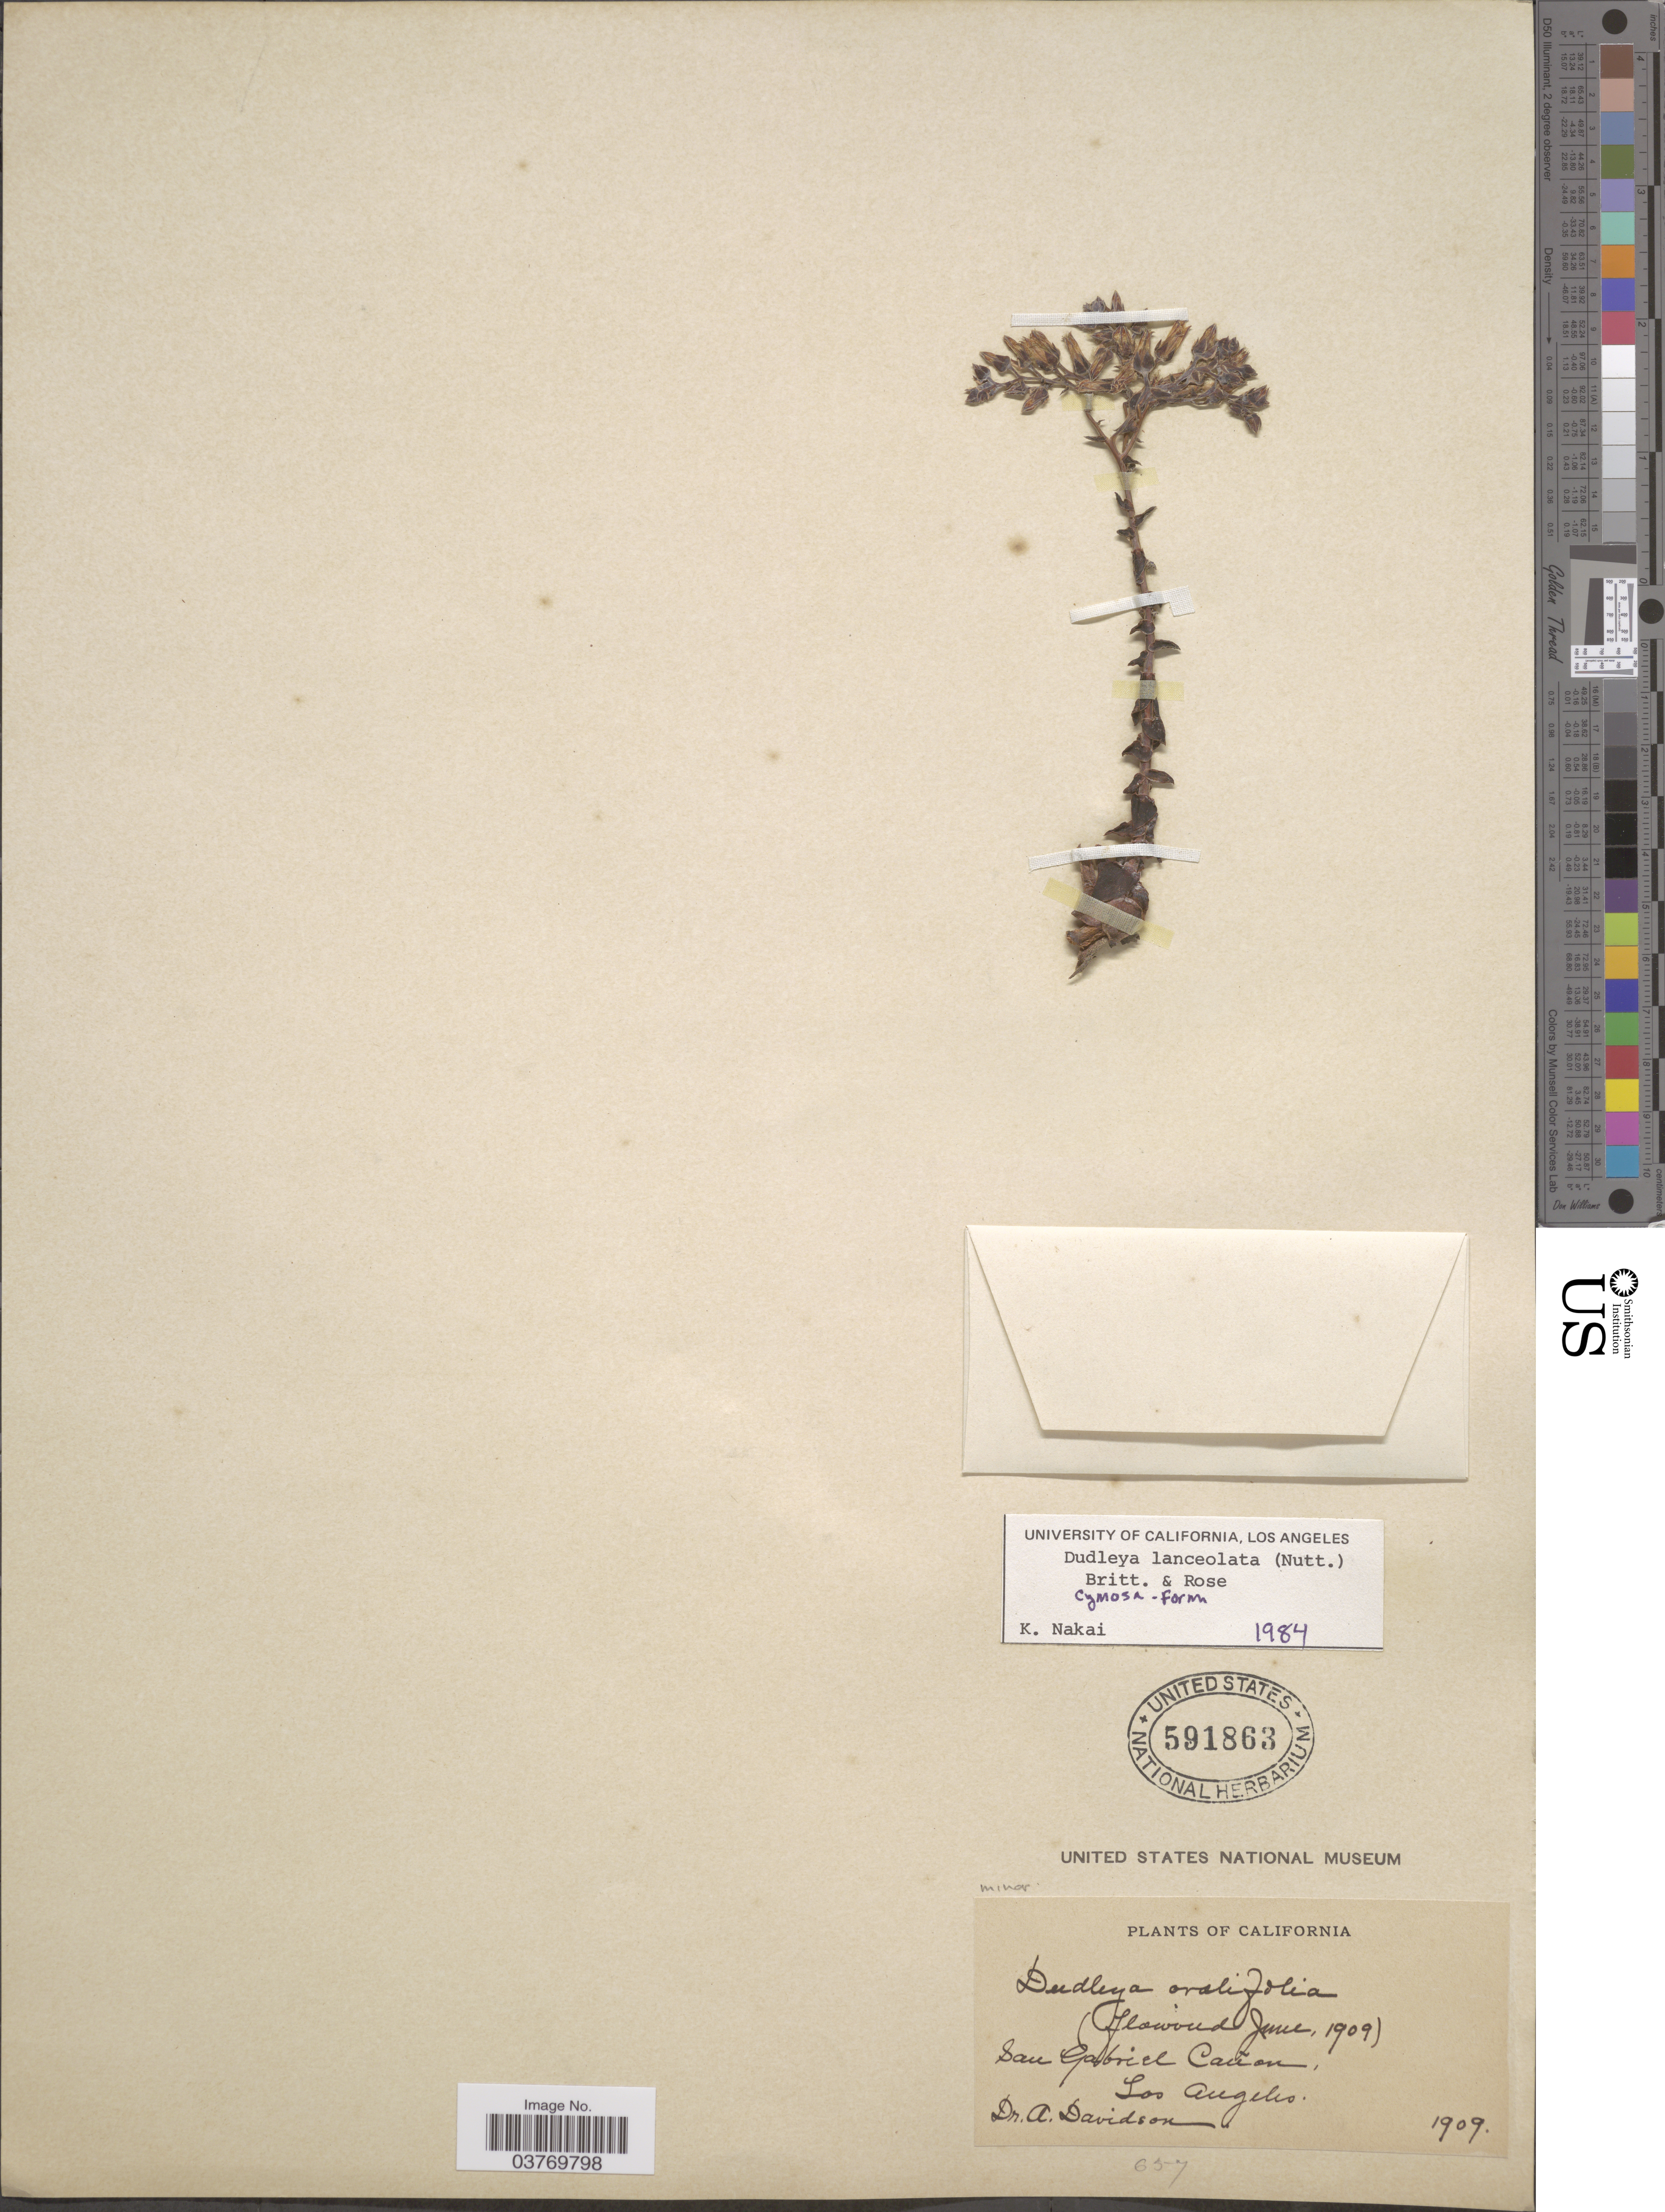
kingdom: Plantae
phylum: Tracheophyta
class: Magnoliopsida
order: Saxifragales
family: Crassulaceae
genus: Dudleya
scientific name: Dudleya lanceolata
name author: (Nutt.) Britton & Rose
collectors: A. Davidson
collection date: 1909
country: United States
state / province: California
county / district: Los Angeles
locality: San Gabriel Cañon. Los Angeles.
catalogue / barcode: US 591863